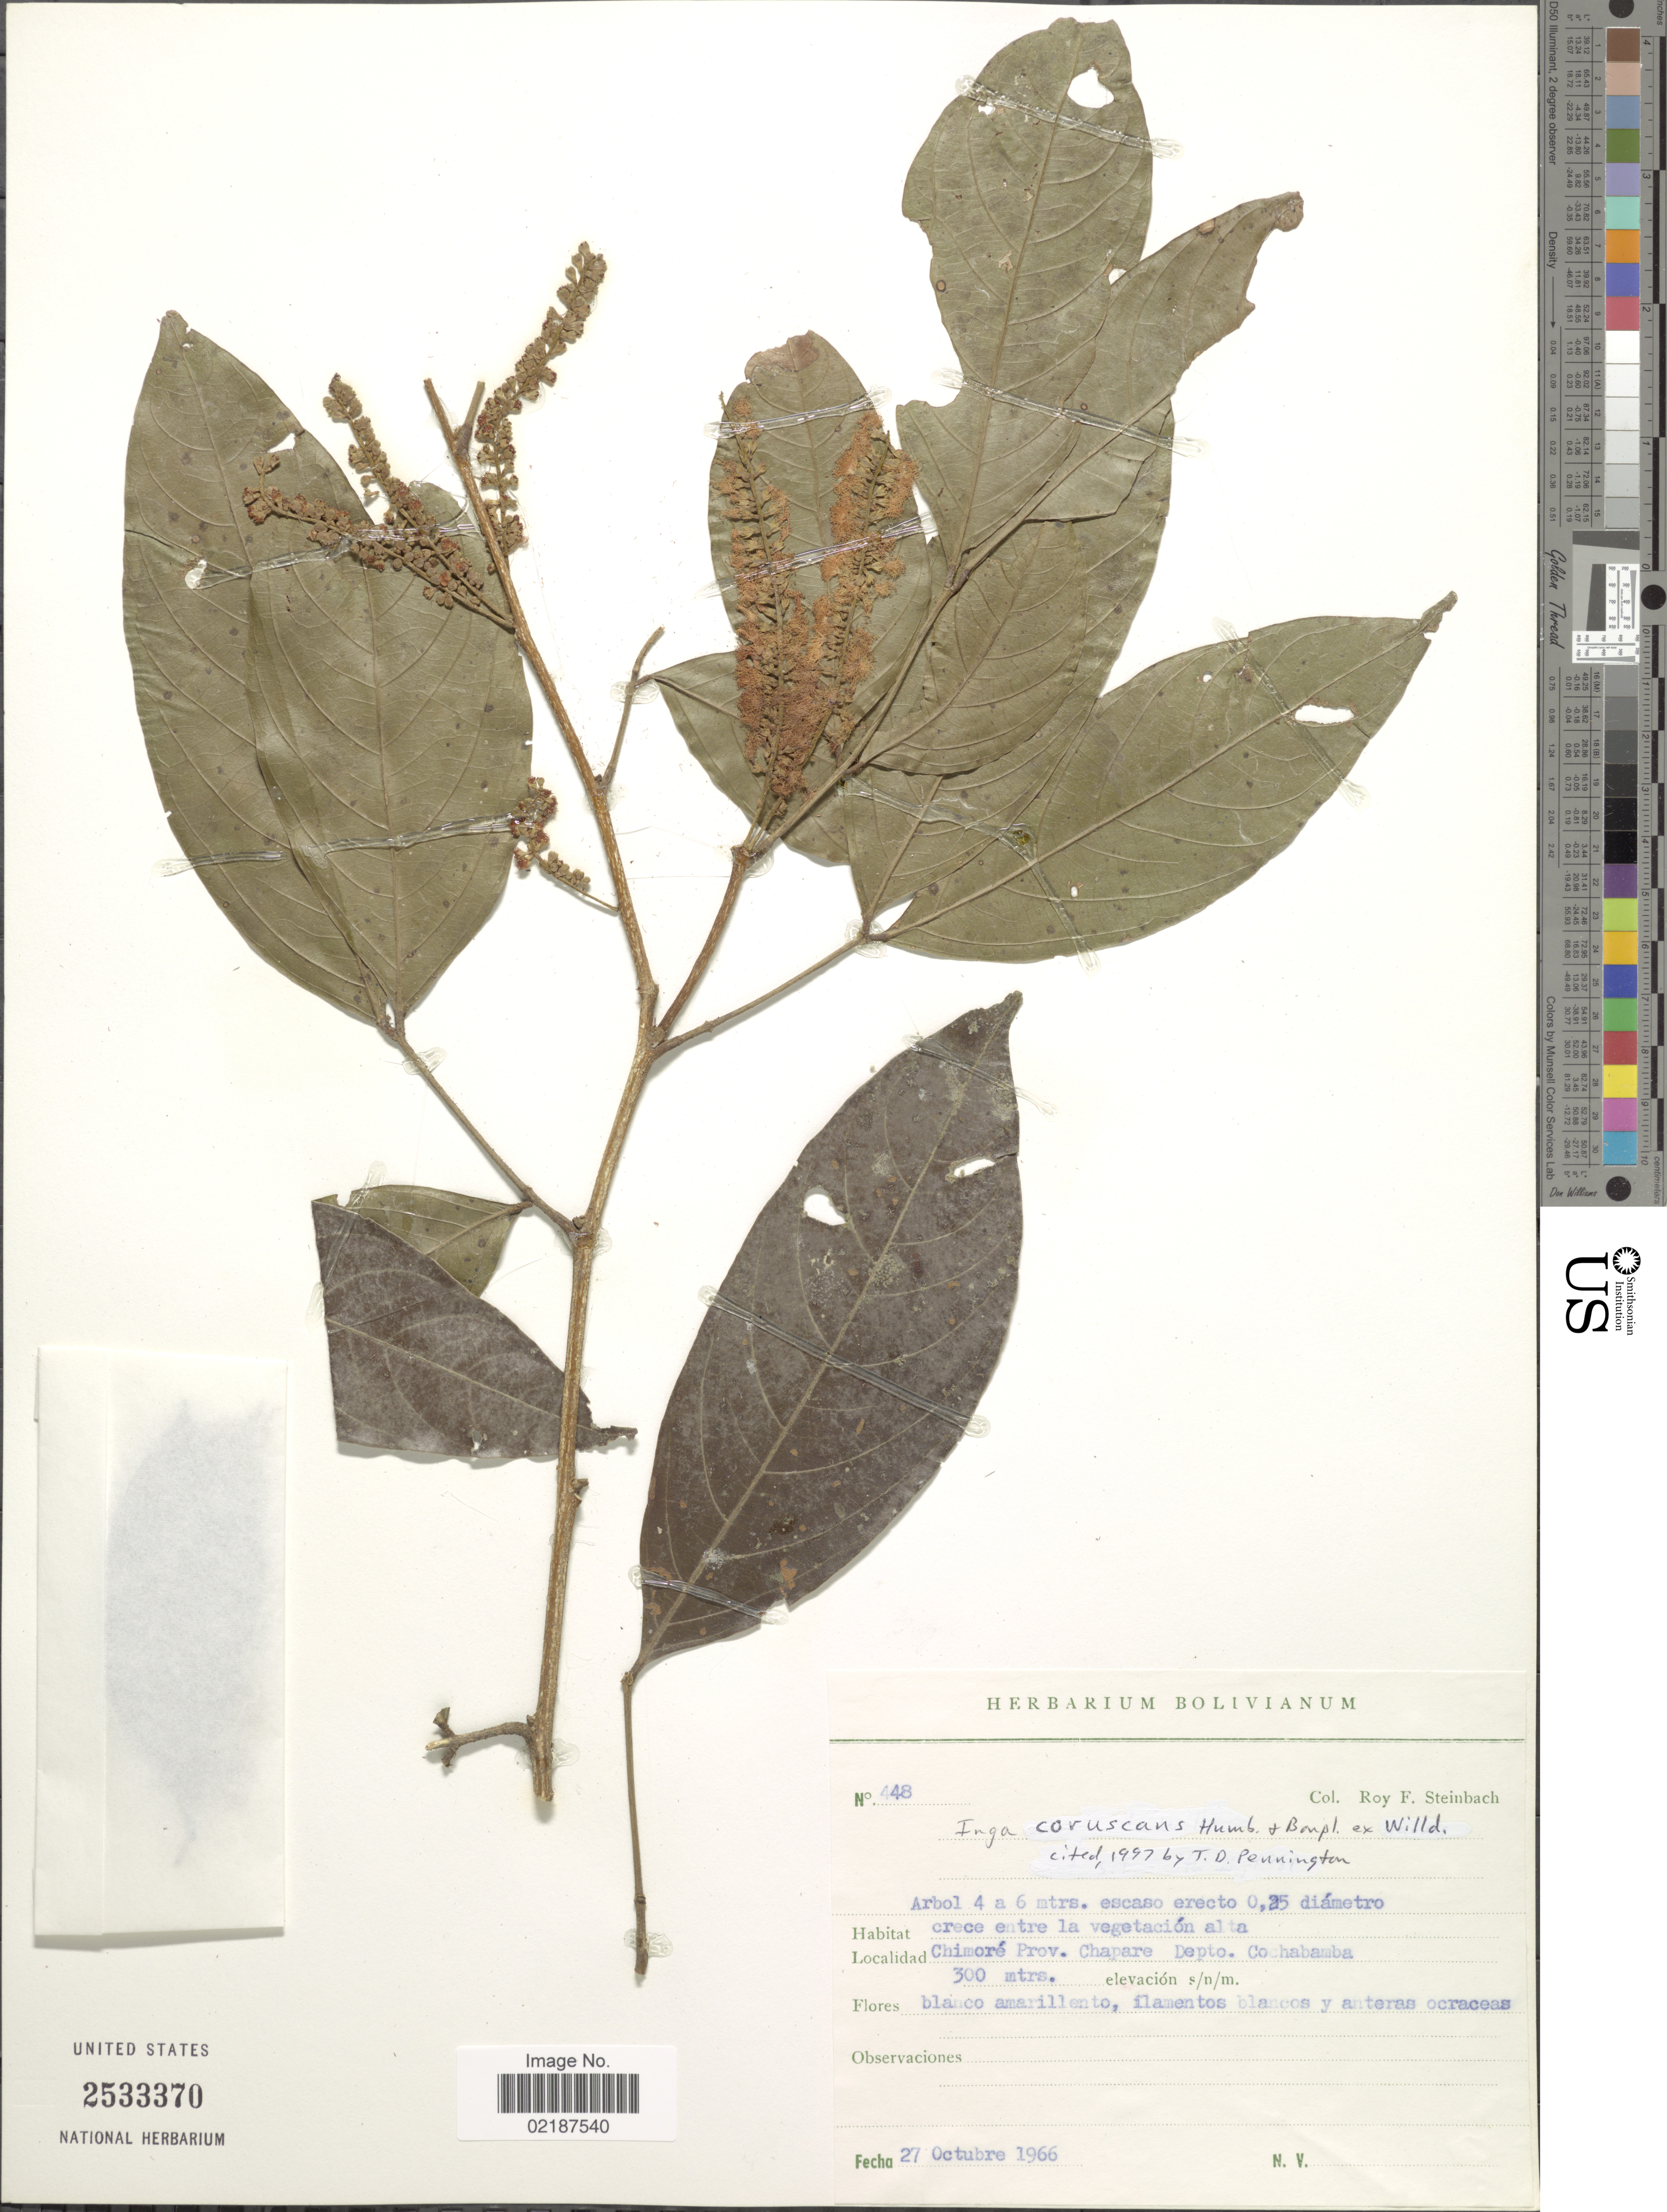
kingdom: Plantae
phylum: Tracheophyta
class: Magnoliopsida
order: Fabales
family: Fabaceae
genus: Inga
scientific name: Inga coruscans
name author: Humb. & Bonpl. ex Willd.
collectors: R. F. Steinbach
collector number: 448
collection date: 1966-10-27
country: Bolivia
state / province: Cochabamba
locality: Chimore Prov. Chapare, Depto. Cochabamba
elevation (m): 300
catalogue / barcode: US 2533370